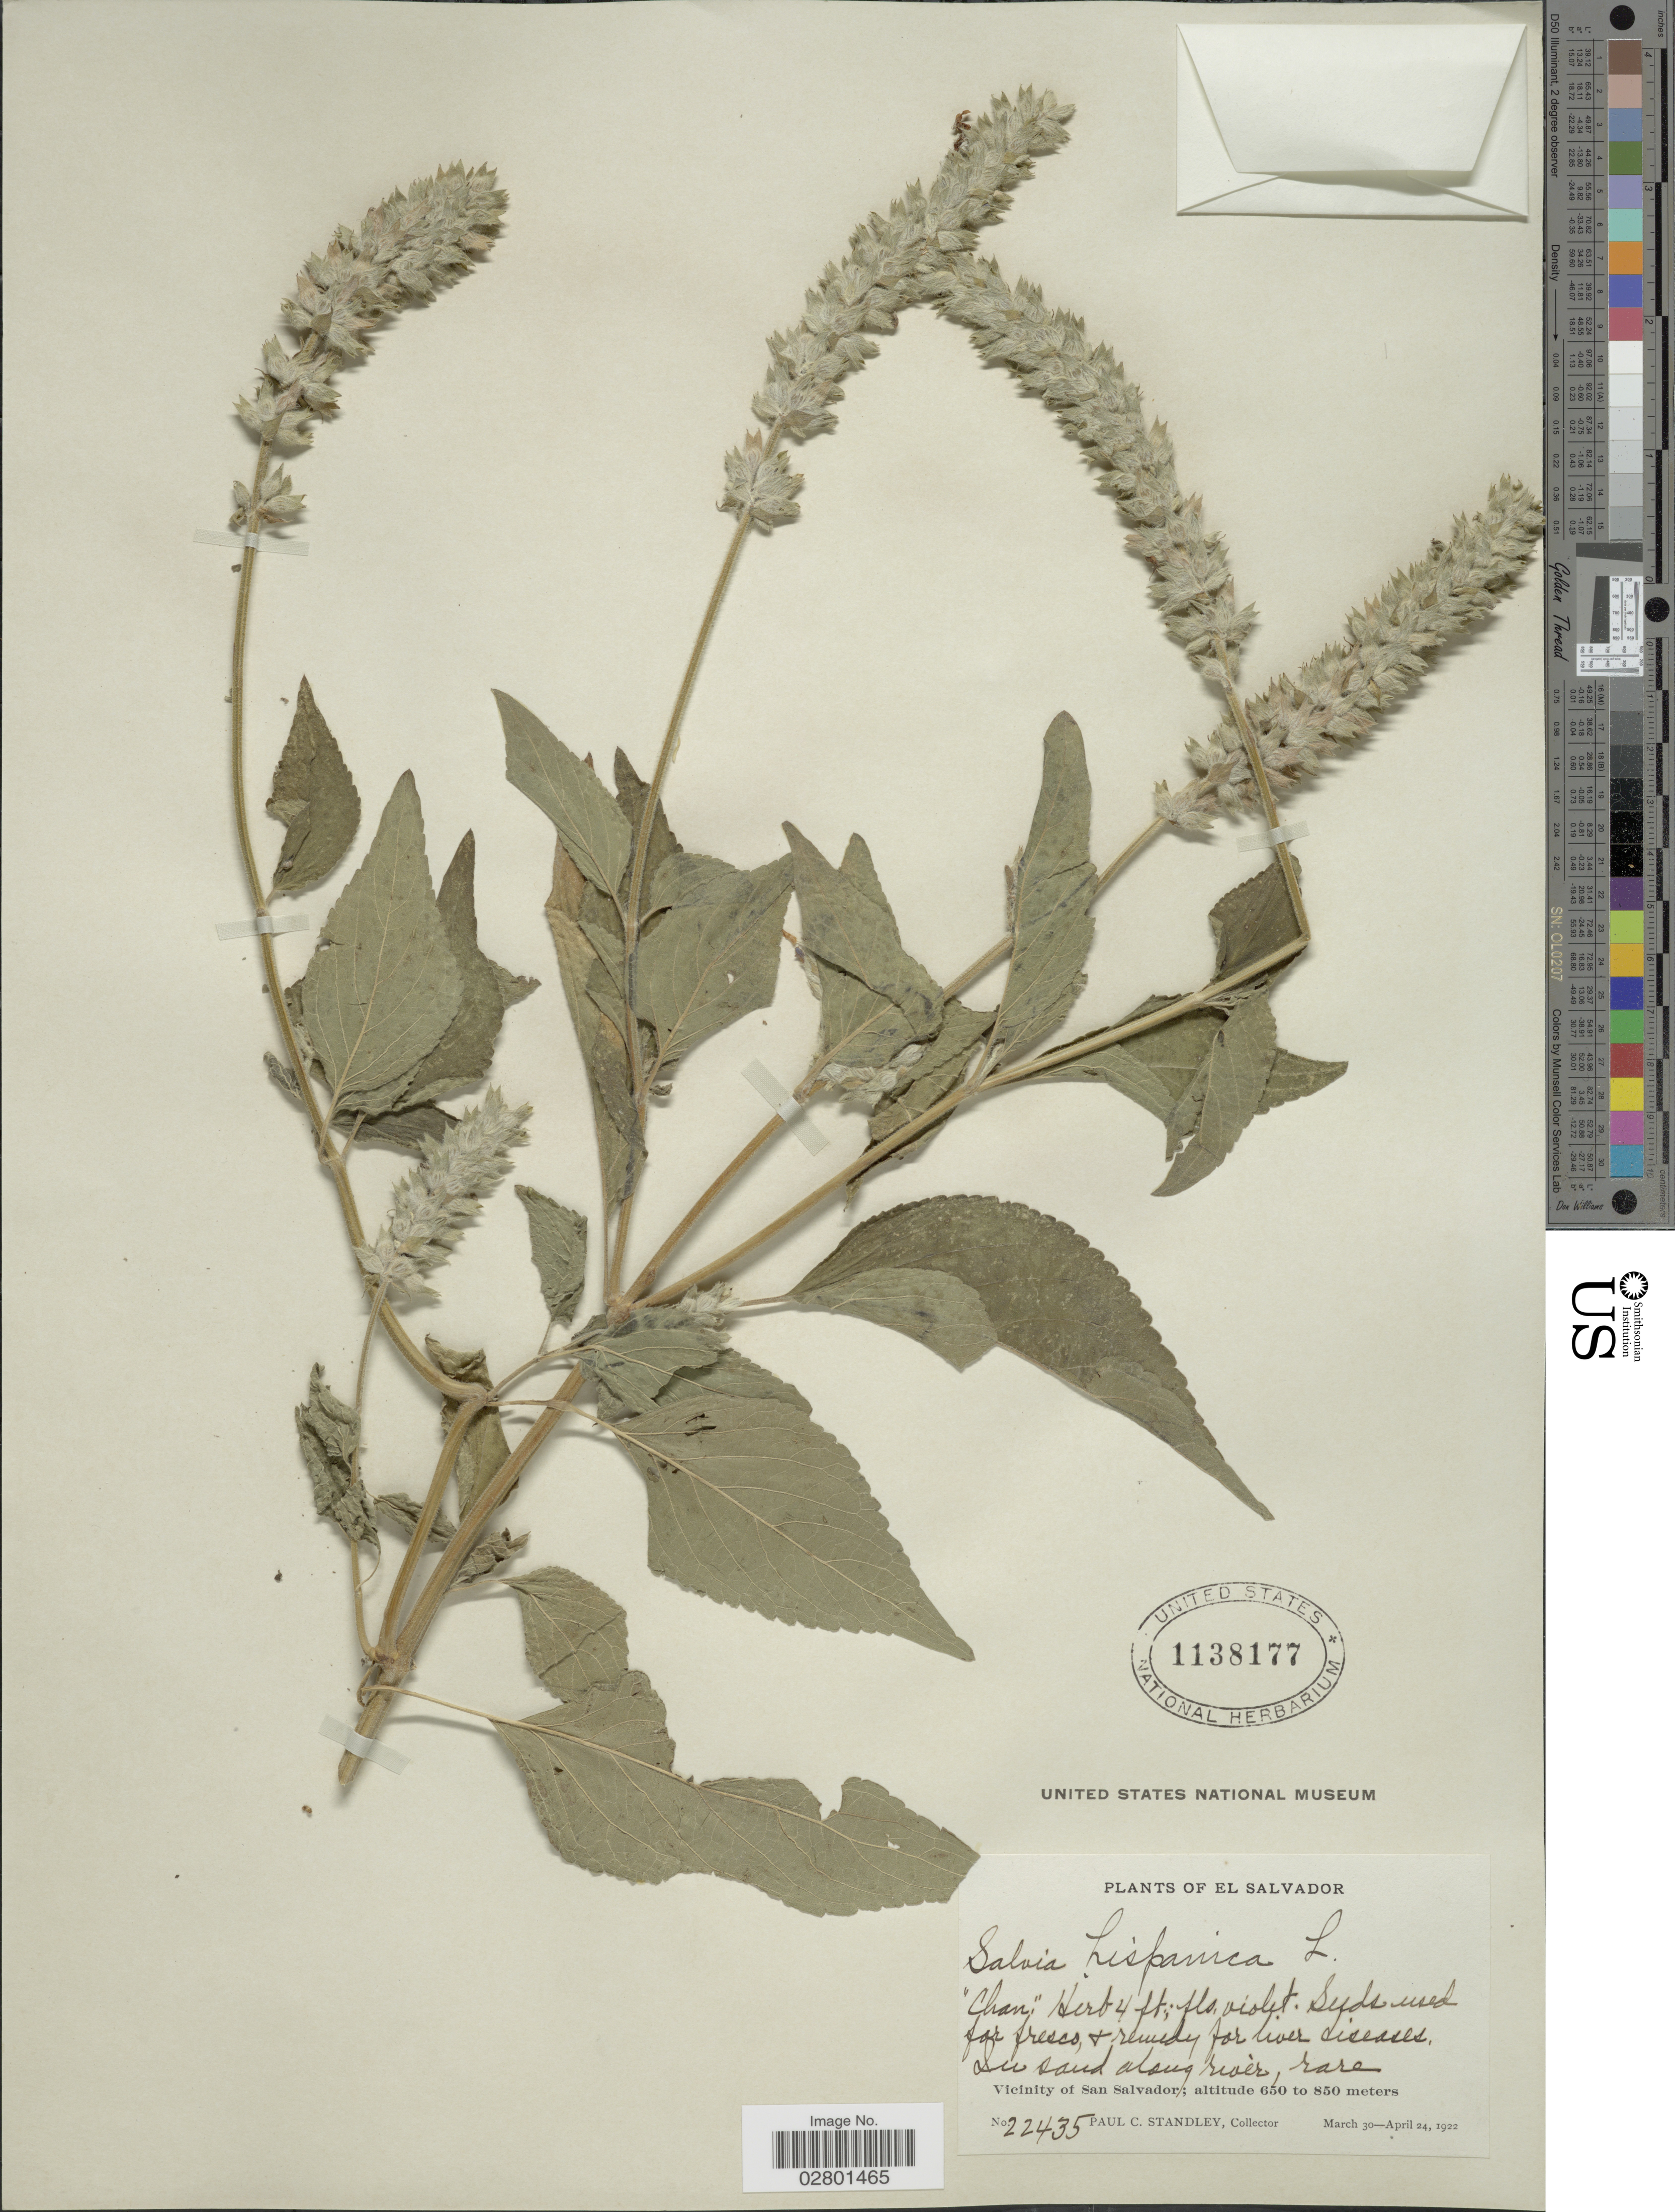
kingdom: Plantae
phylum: Tracheophyta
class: Magnoliopsida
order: Lamiales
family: Lamiaceae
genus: Salvia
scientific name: Salvia hispanica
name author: L.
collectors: P. C. Standley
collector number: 22435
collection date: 1922-03-30/1922-04-24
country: El Salvador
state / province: San Salvador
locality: In sand along river, rare, Vicinity of San Salvador.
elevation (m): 650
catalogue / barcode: US 1138177